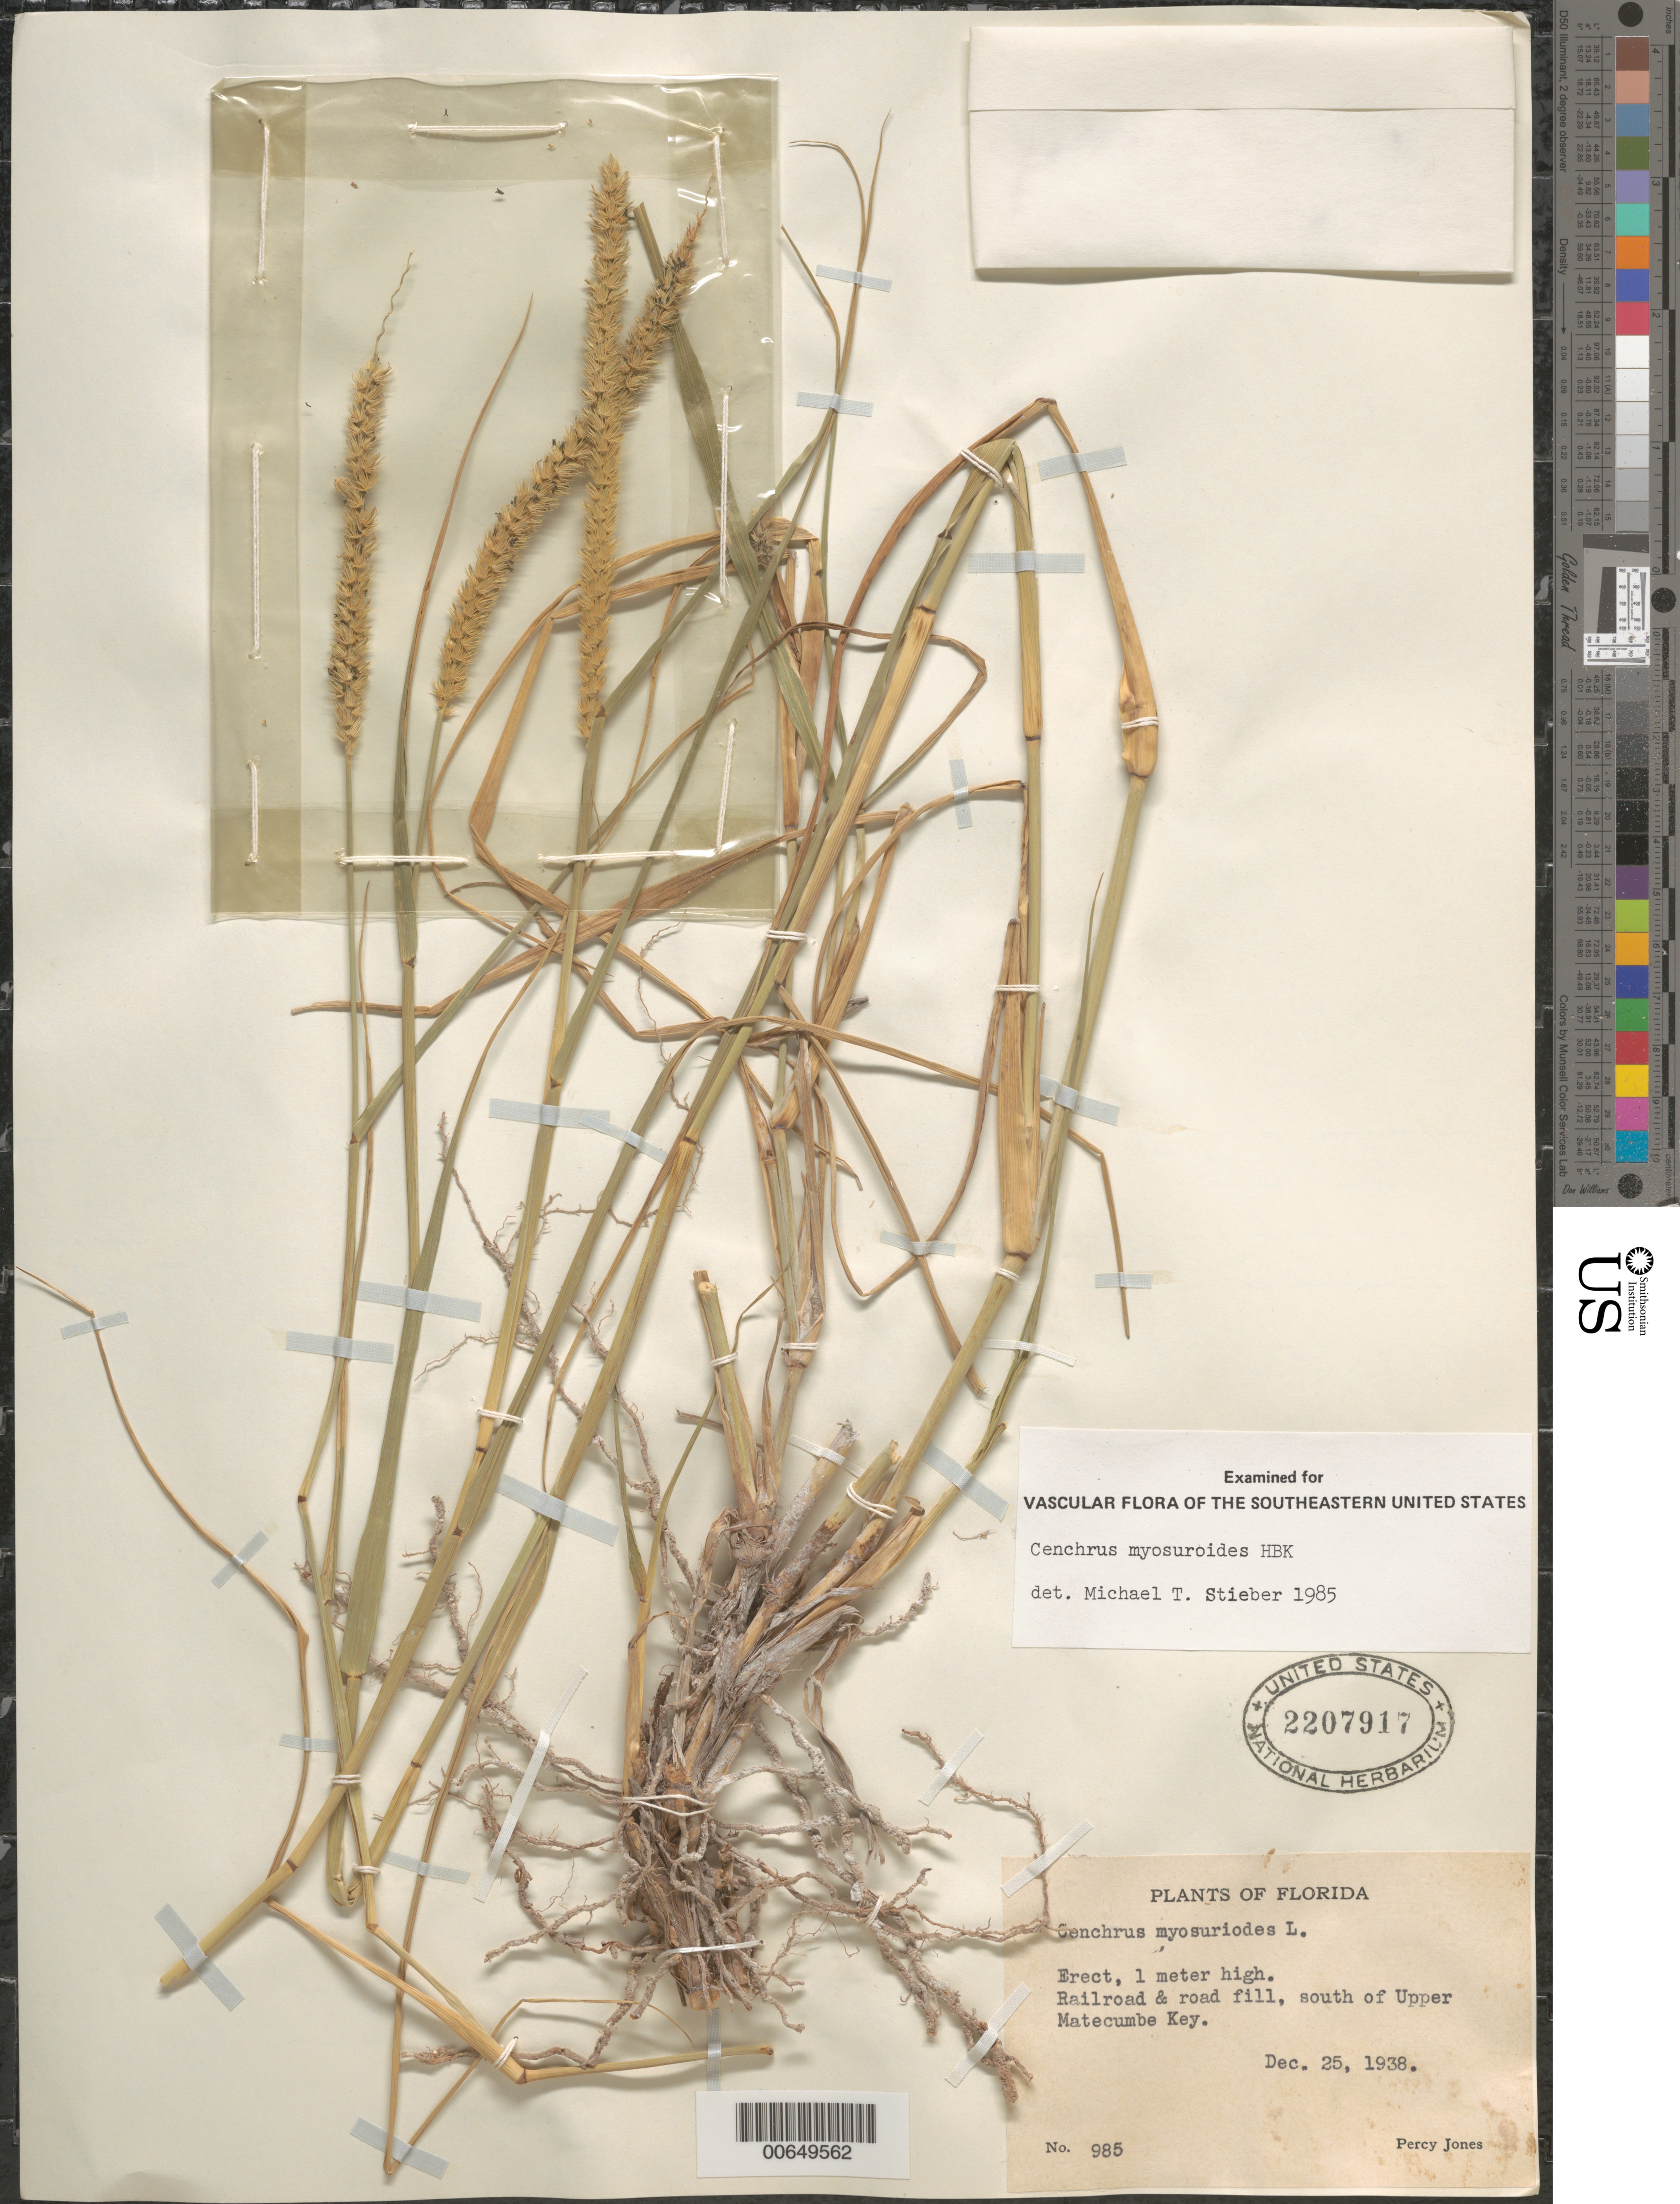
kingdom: Plantae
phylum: Tracheophyta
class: Liliopsida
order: Poales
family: Poaceae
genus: Cenchrus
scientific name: Cenchrus myosuroides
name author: Kunth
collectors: P. Jones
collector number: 985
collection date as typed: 13 Sep 1898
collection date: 1898-09-13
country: United States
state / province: Florida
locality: S of Upper Matecumbe Key.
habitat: Railroad & road fill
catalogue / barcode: US 2207917